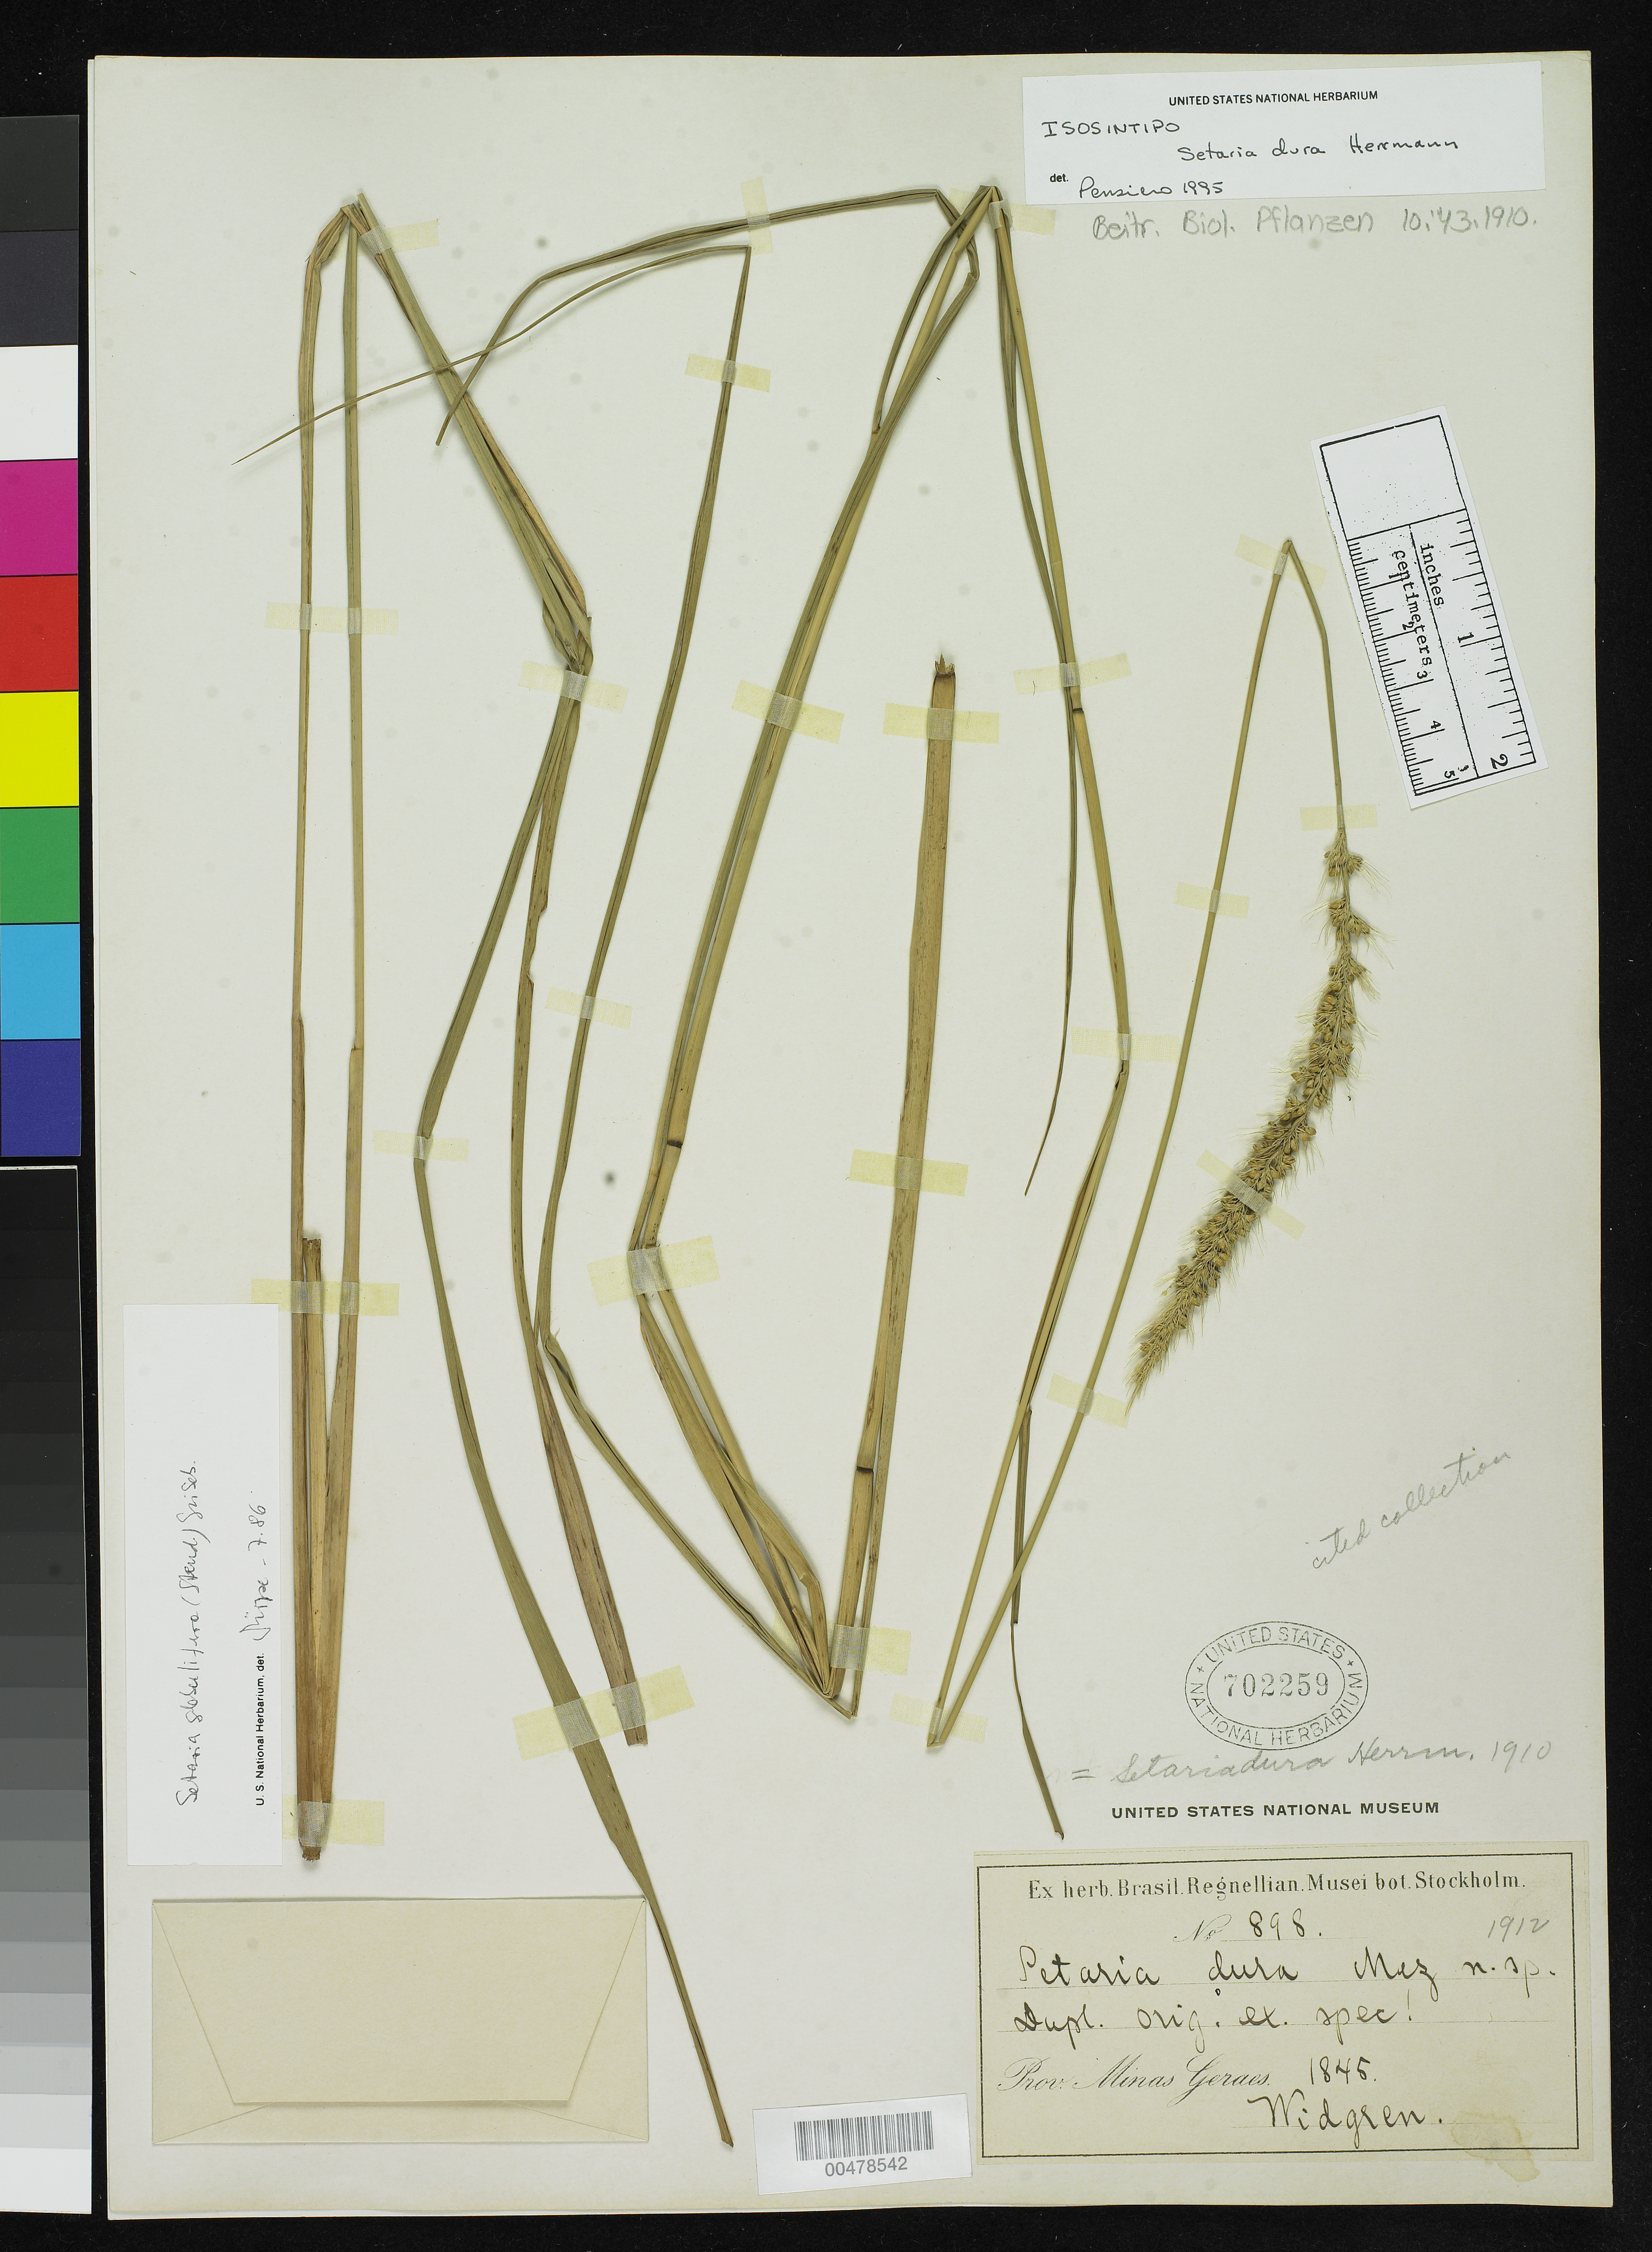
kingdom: Plantae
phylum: Tracheophyta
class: Liliopsida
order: Poales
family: Poaceae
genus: Setaria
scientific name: Setaria dura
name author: R.A.W. Herrm.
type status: Isosyntype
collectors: J. Widgren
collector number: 898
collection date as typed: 1845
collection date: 1845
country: Brazil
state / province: Minas Gerais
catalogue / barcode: US 702259